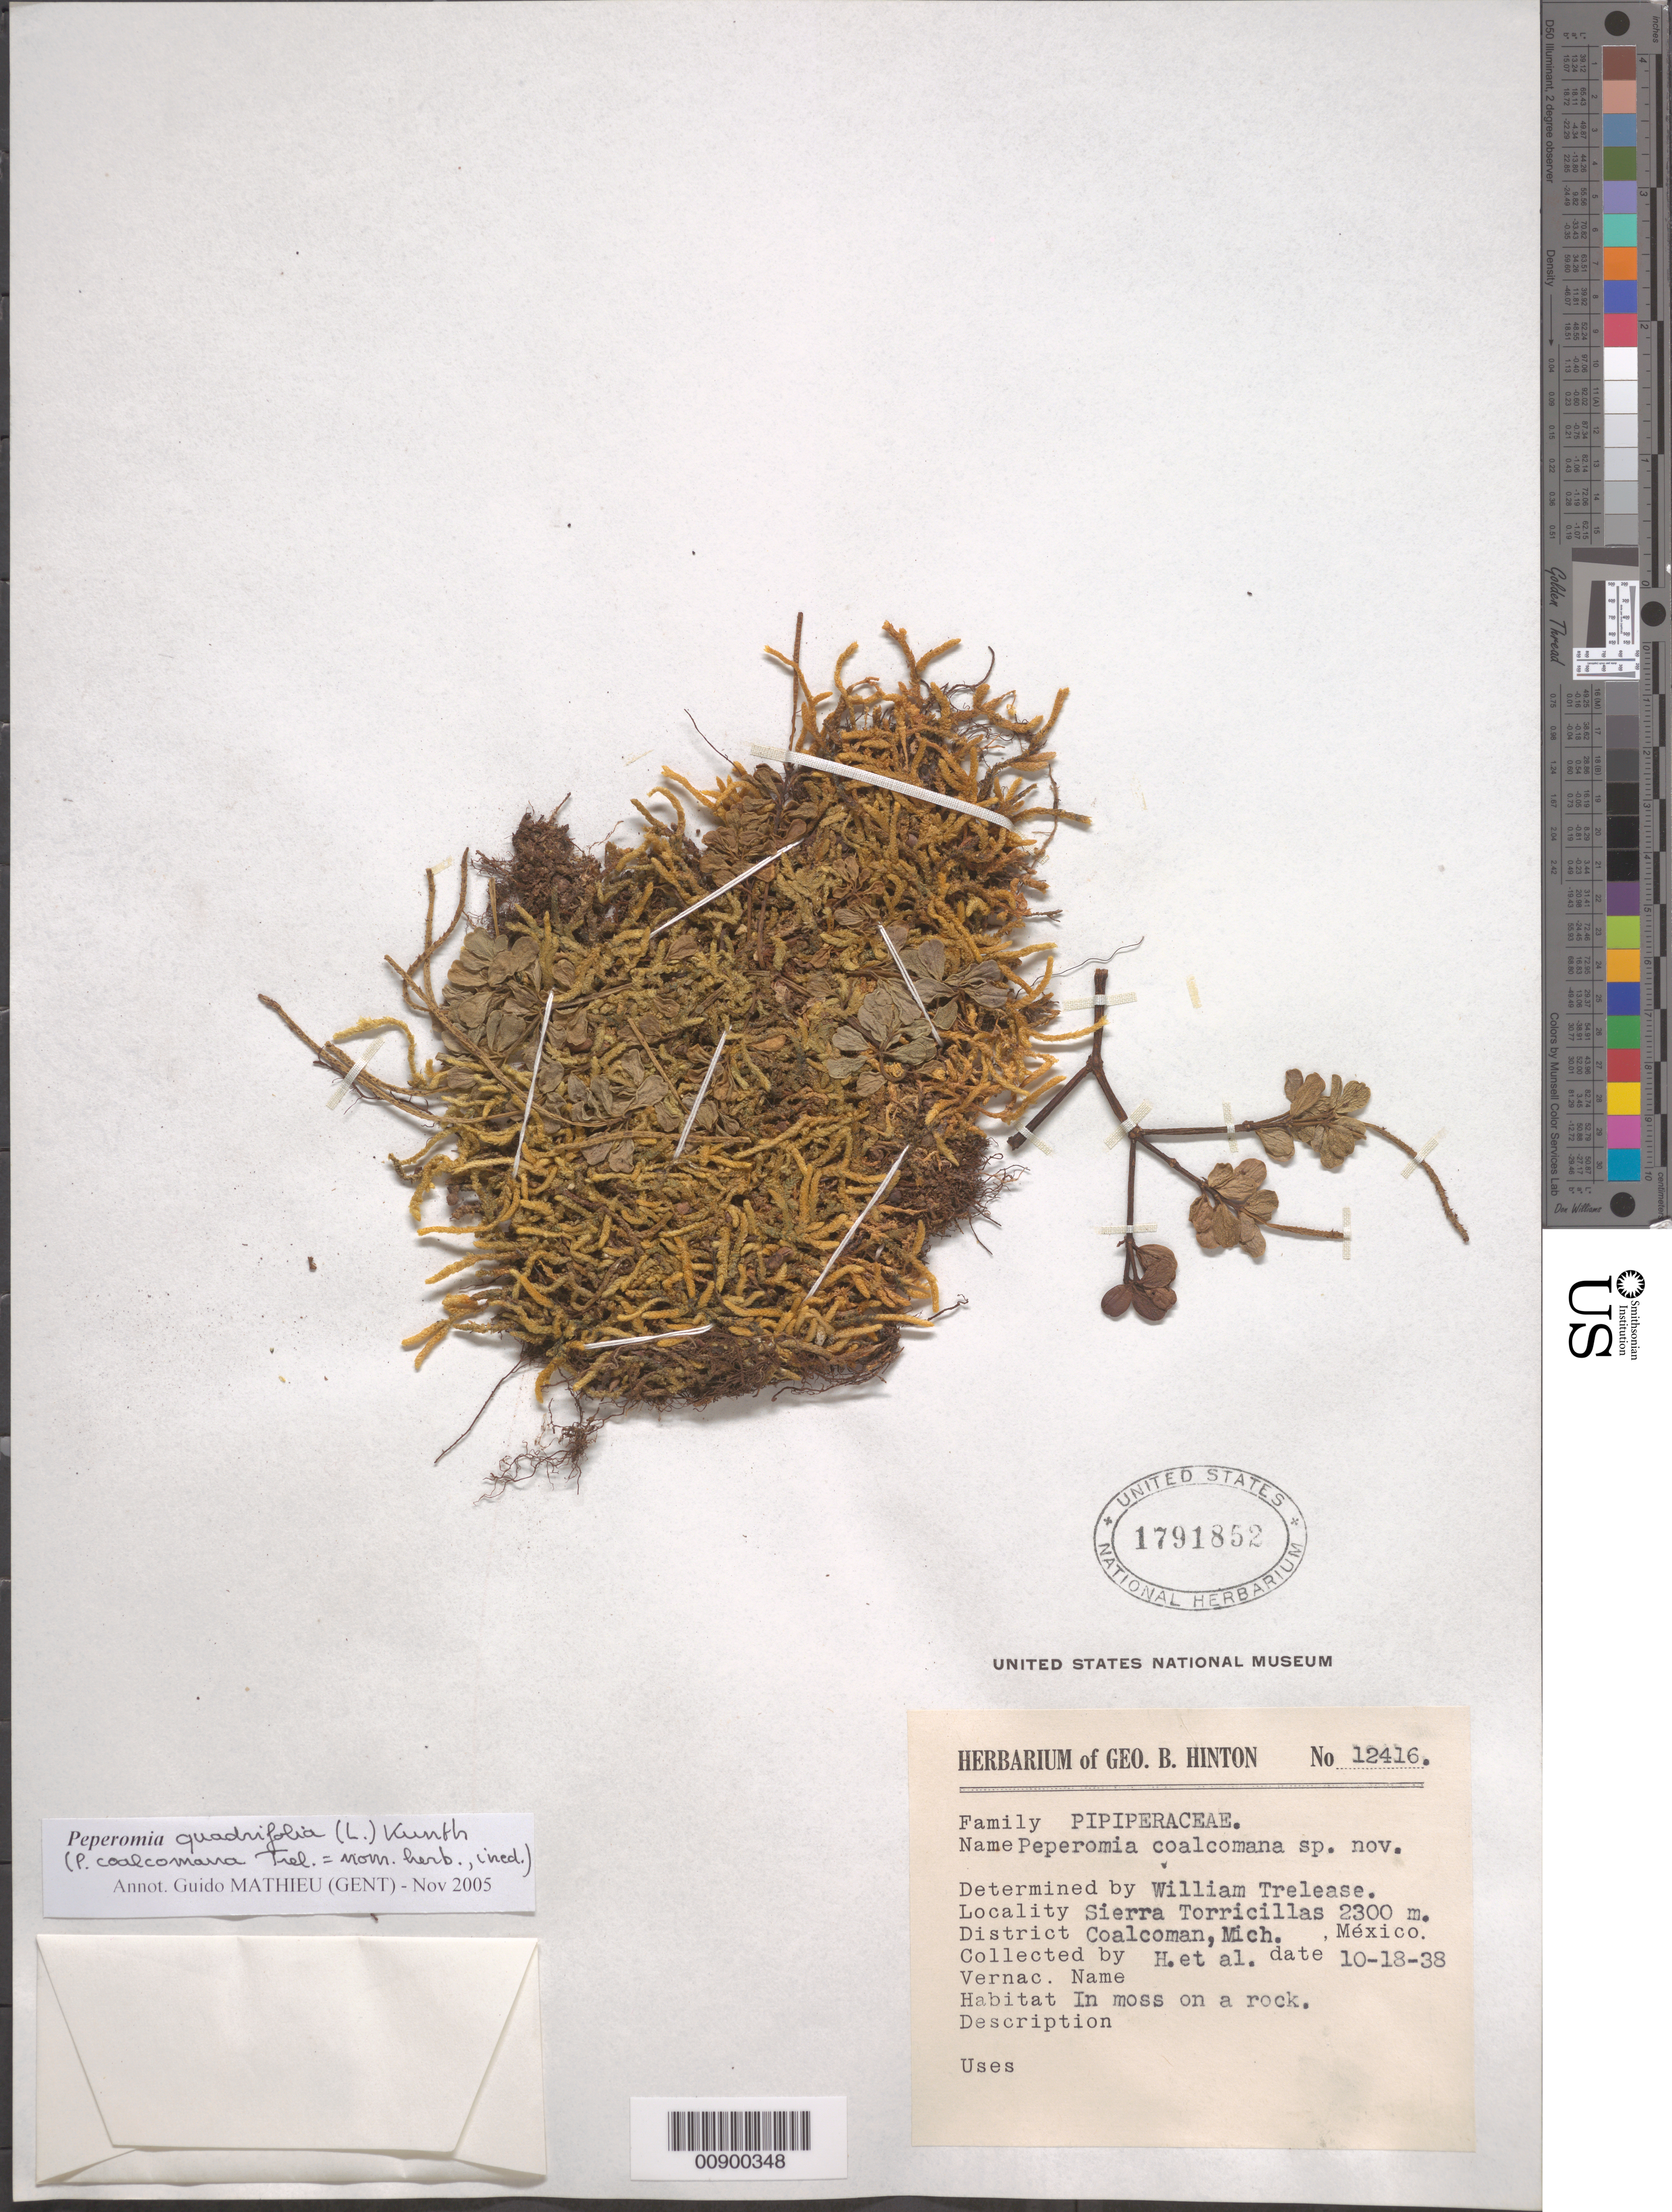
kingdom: Plantae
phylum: Tracheophyta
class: Magnoliopsida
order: Piperales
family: Piperaceae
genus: Peperomia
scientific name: Peperomia quadrifolia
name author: (L.) Kunth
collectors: G. B. Hinton & et al.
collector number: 12416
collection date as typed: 18 Oct 1938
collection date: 1938-10-18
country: Mexico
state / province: Michoacán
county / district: Coalcomán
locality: Sierra Torricillas, District Coalcomán, Michoacán.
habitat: In moss on a rock.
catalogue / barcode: US 1791852